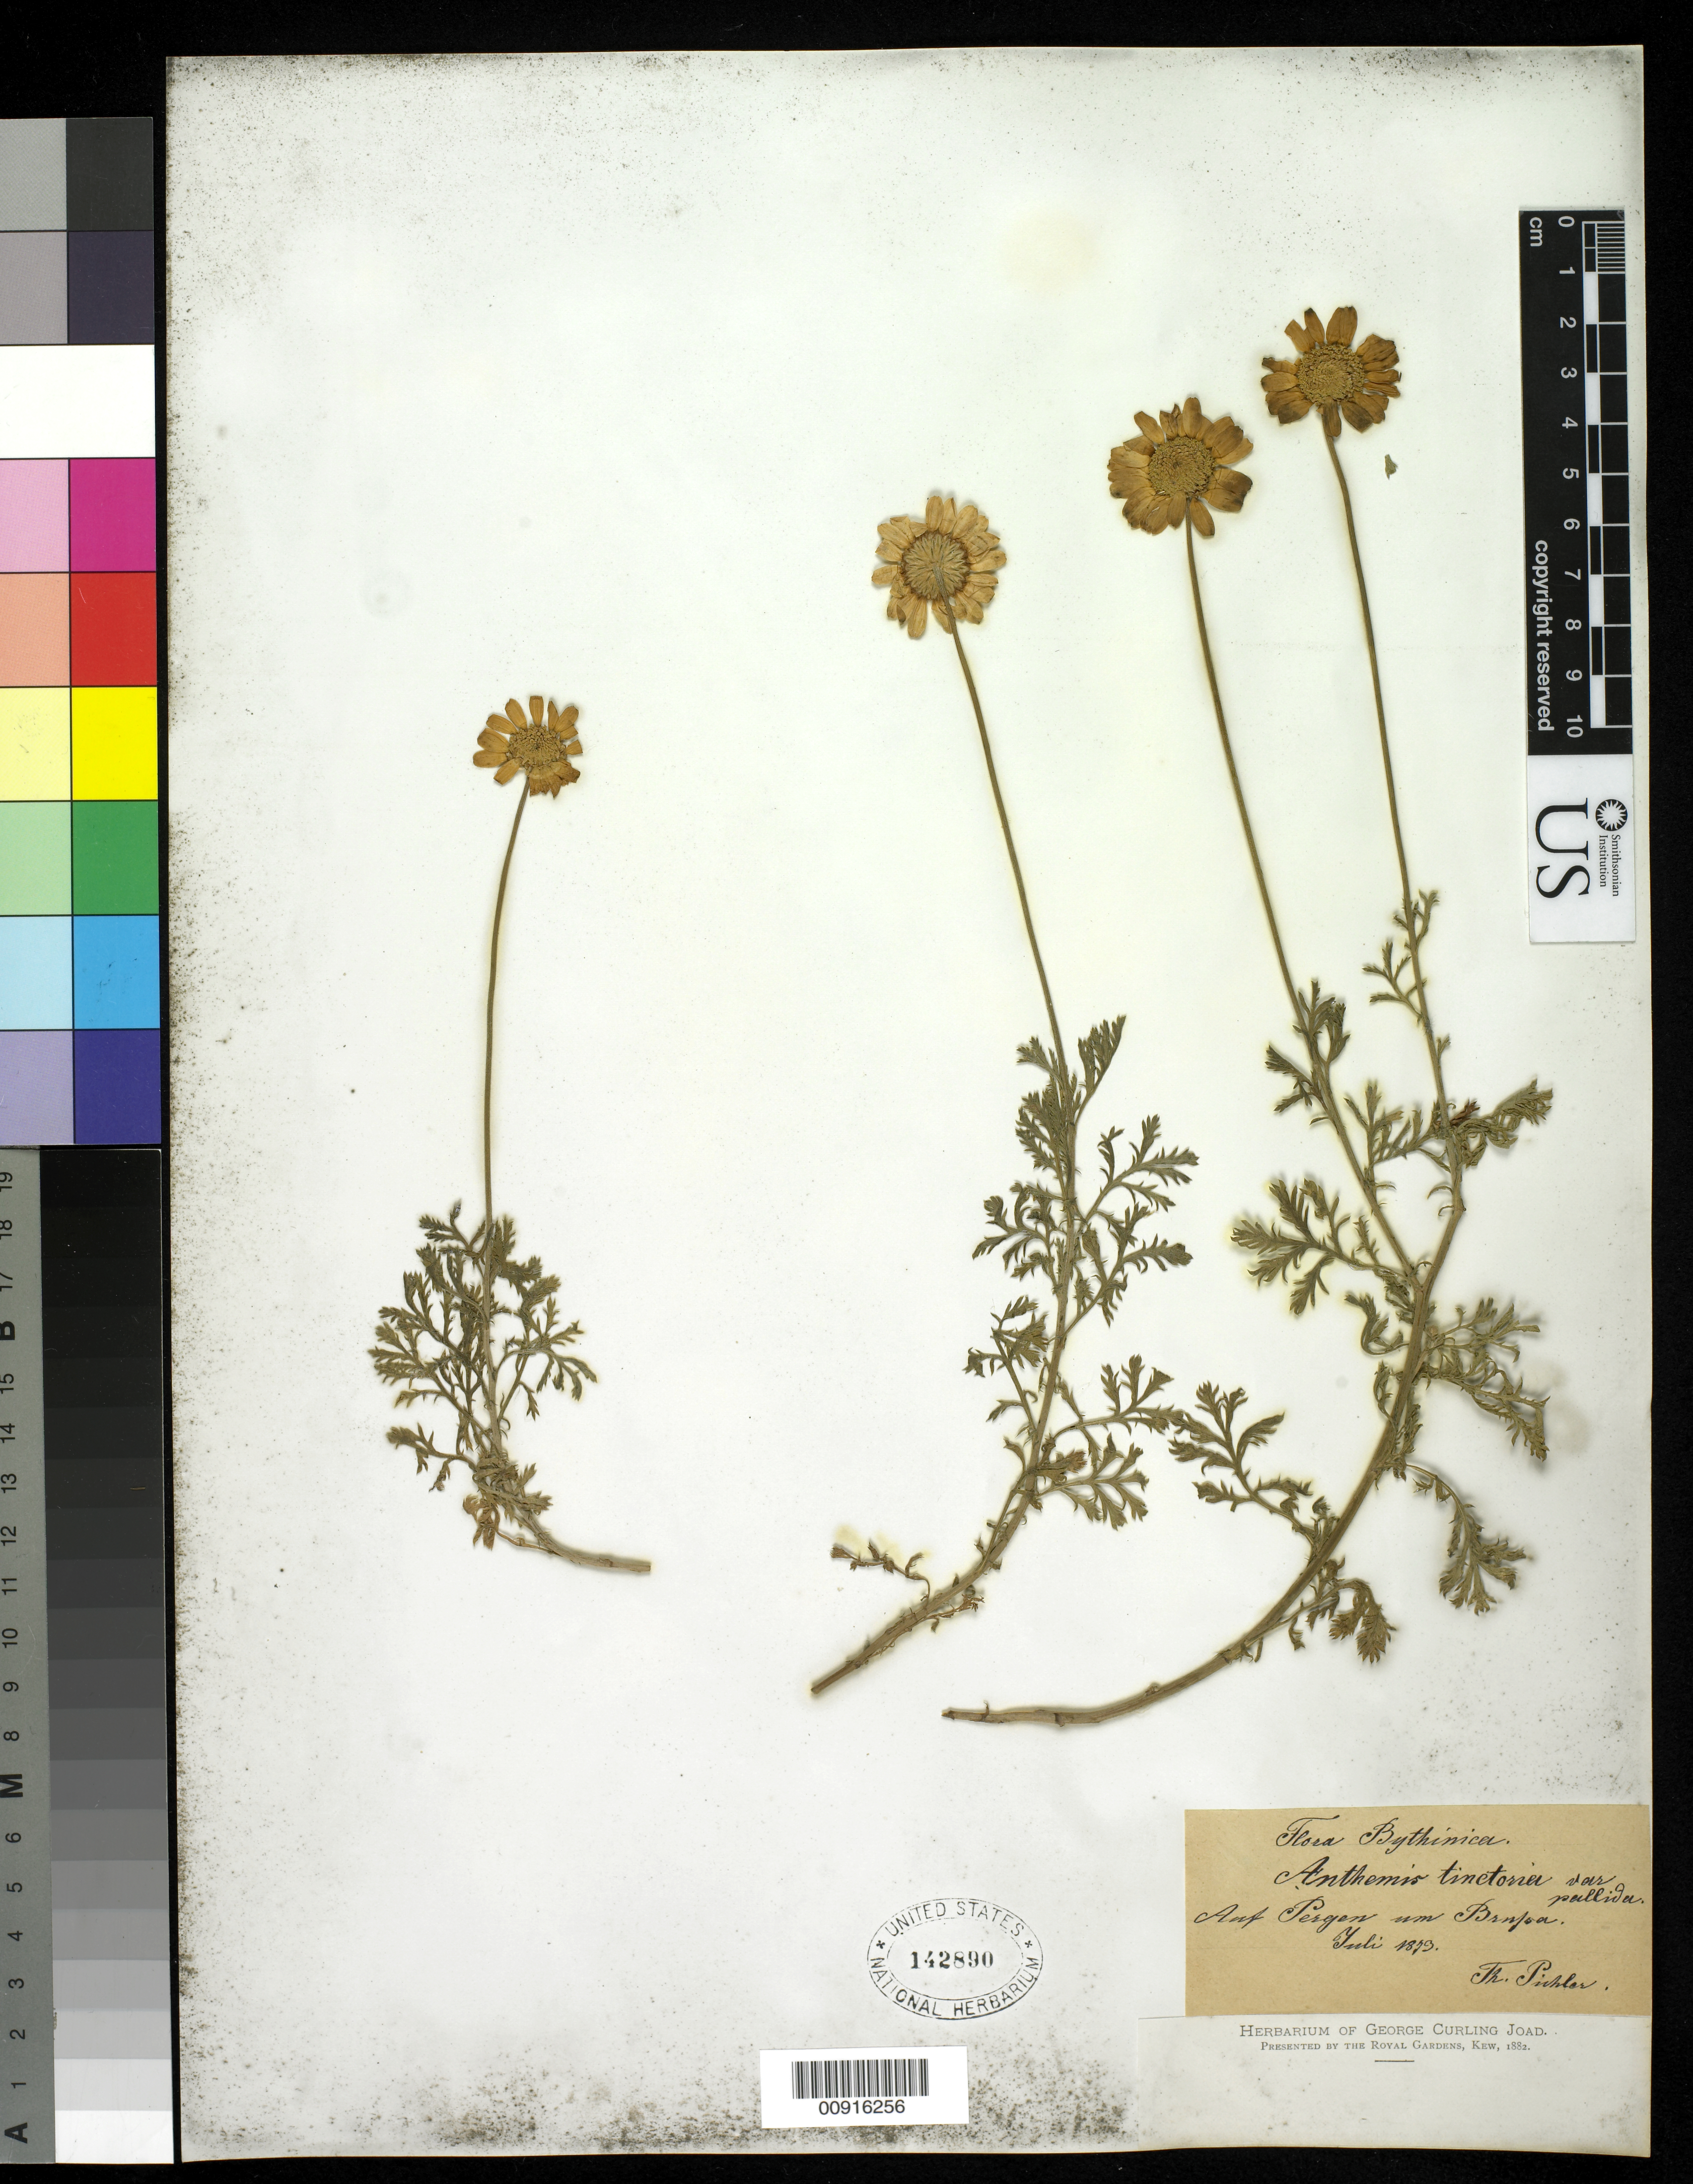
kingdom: Plantae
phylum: Tracheophyta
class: Magnoliopsida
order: Asterales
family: Asteraceae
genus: Anthemis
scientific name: Anthemis tinctoria 'Wargrave'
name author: L.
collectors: T. Pichler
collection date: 1879-07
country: Turkey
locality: Auf Pergen um Brnfoa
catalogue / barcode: US 142890